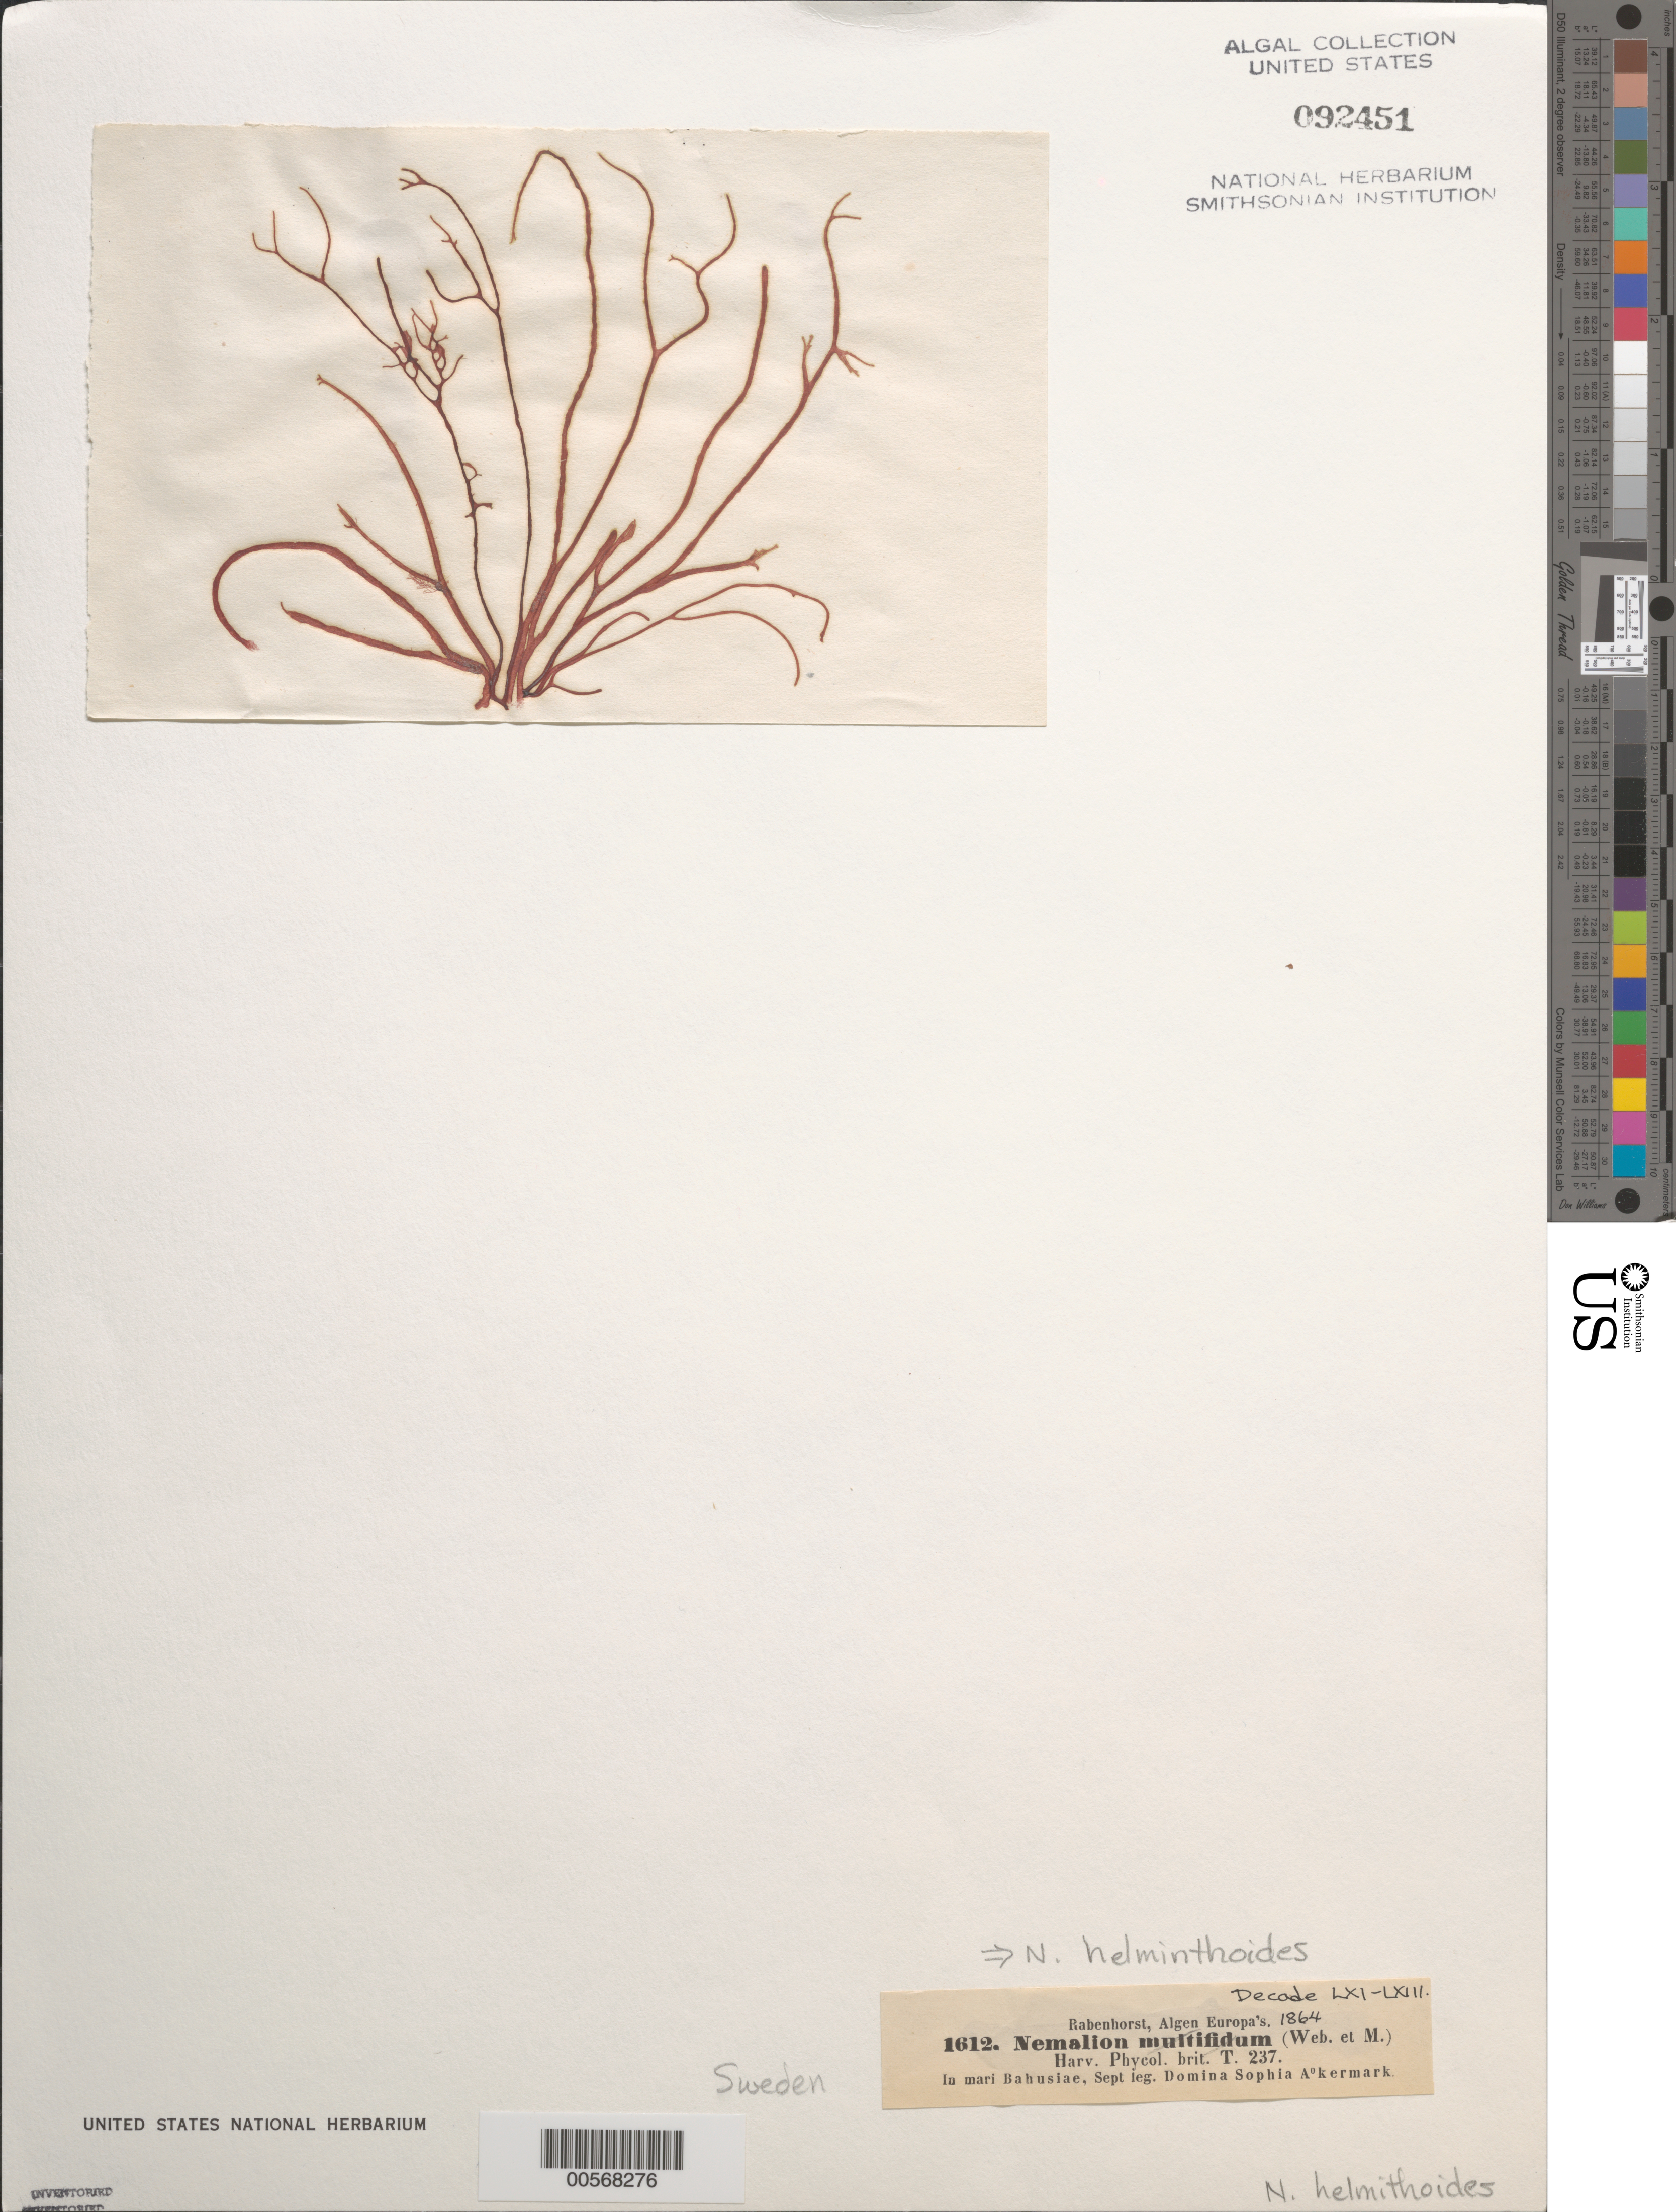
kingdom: Plantae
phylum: Rhodophyta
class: Florideophyceae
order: Nemaliales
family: Nemaliaceae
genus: Nemalion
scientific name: Nemalion multifidum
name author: (Lyngb.) Chauvin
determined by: Algae name updating Project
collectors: S. Akermark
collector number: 1612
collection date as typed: Sep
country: Sweden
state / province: Västra Götaland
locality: Bohus Bay (Mari Bahusiae)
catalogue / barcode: US 92451